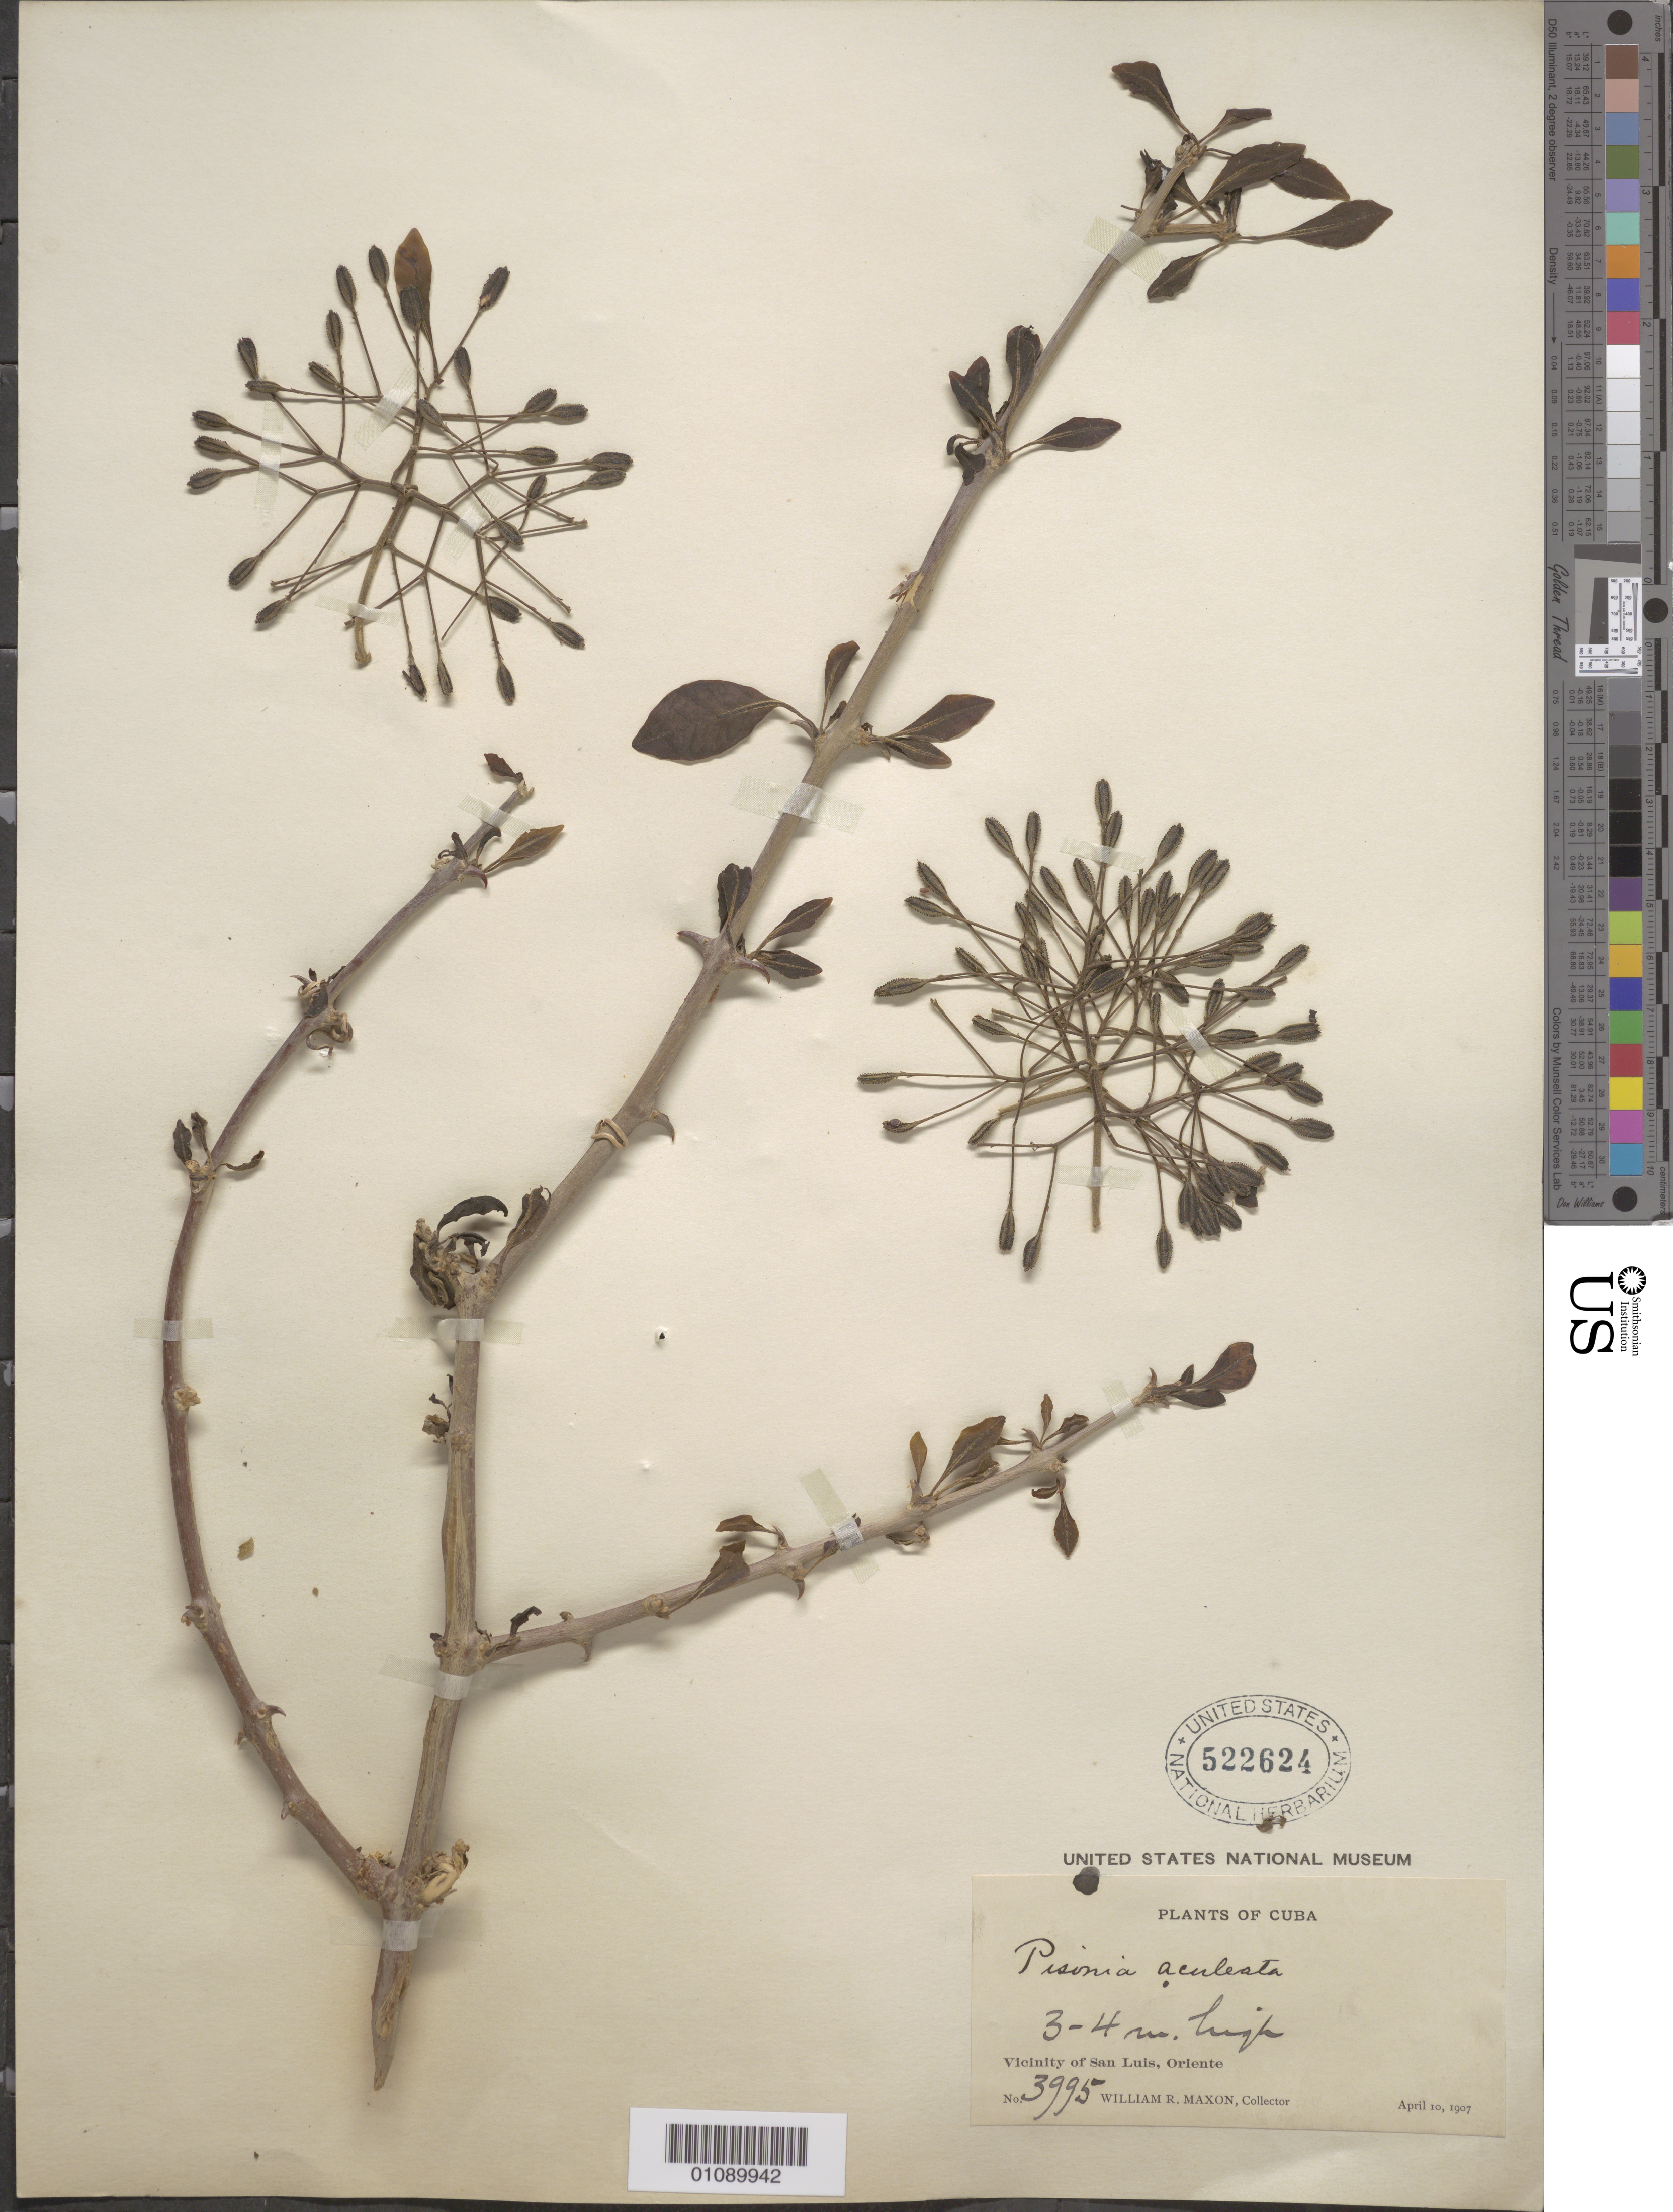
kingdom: Plantae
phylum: Tracheophyta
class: Magnoliopsida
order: Caryophyllales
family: Nyctaginaceae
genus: Pisonia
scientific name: Pisonia aculeata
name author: L.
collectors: W. R. Maxon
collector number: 3995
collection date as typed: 10 Apr 1907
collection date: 1907-04-10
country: Cuba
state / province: Santiago de Cuba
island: Cuba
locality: Oriente, vicinity of San Luis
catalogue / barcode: US 522624